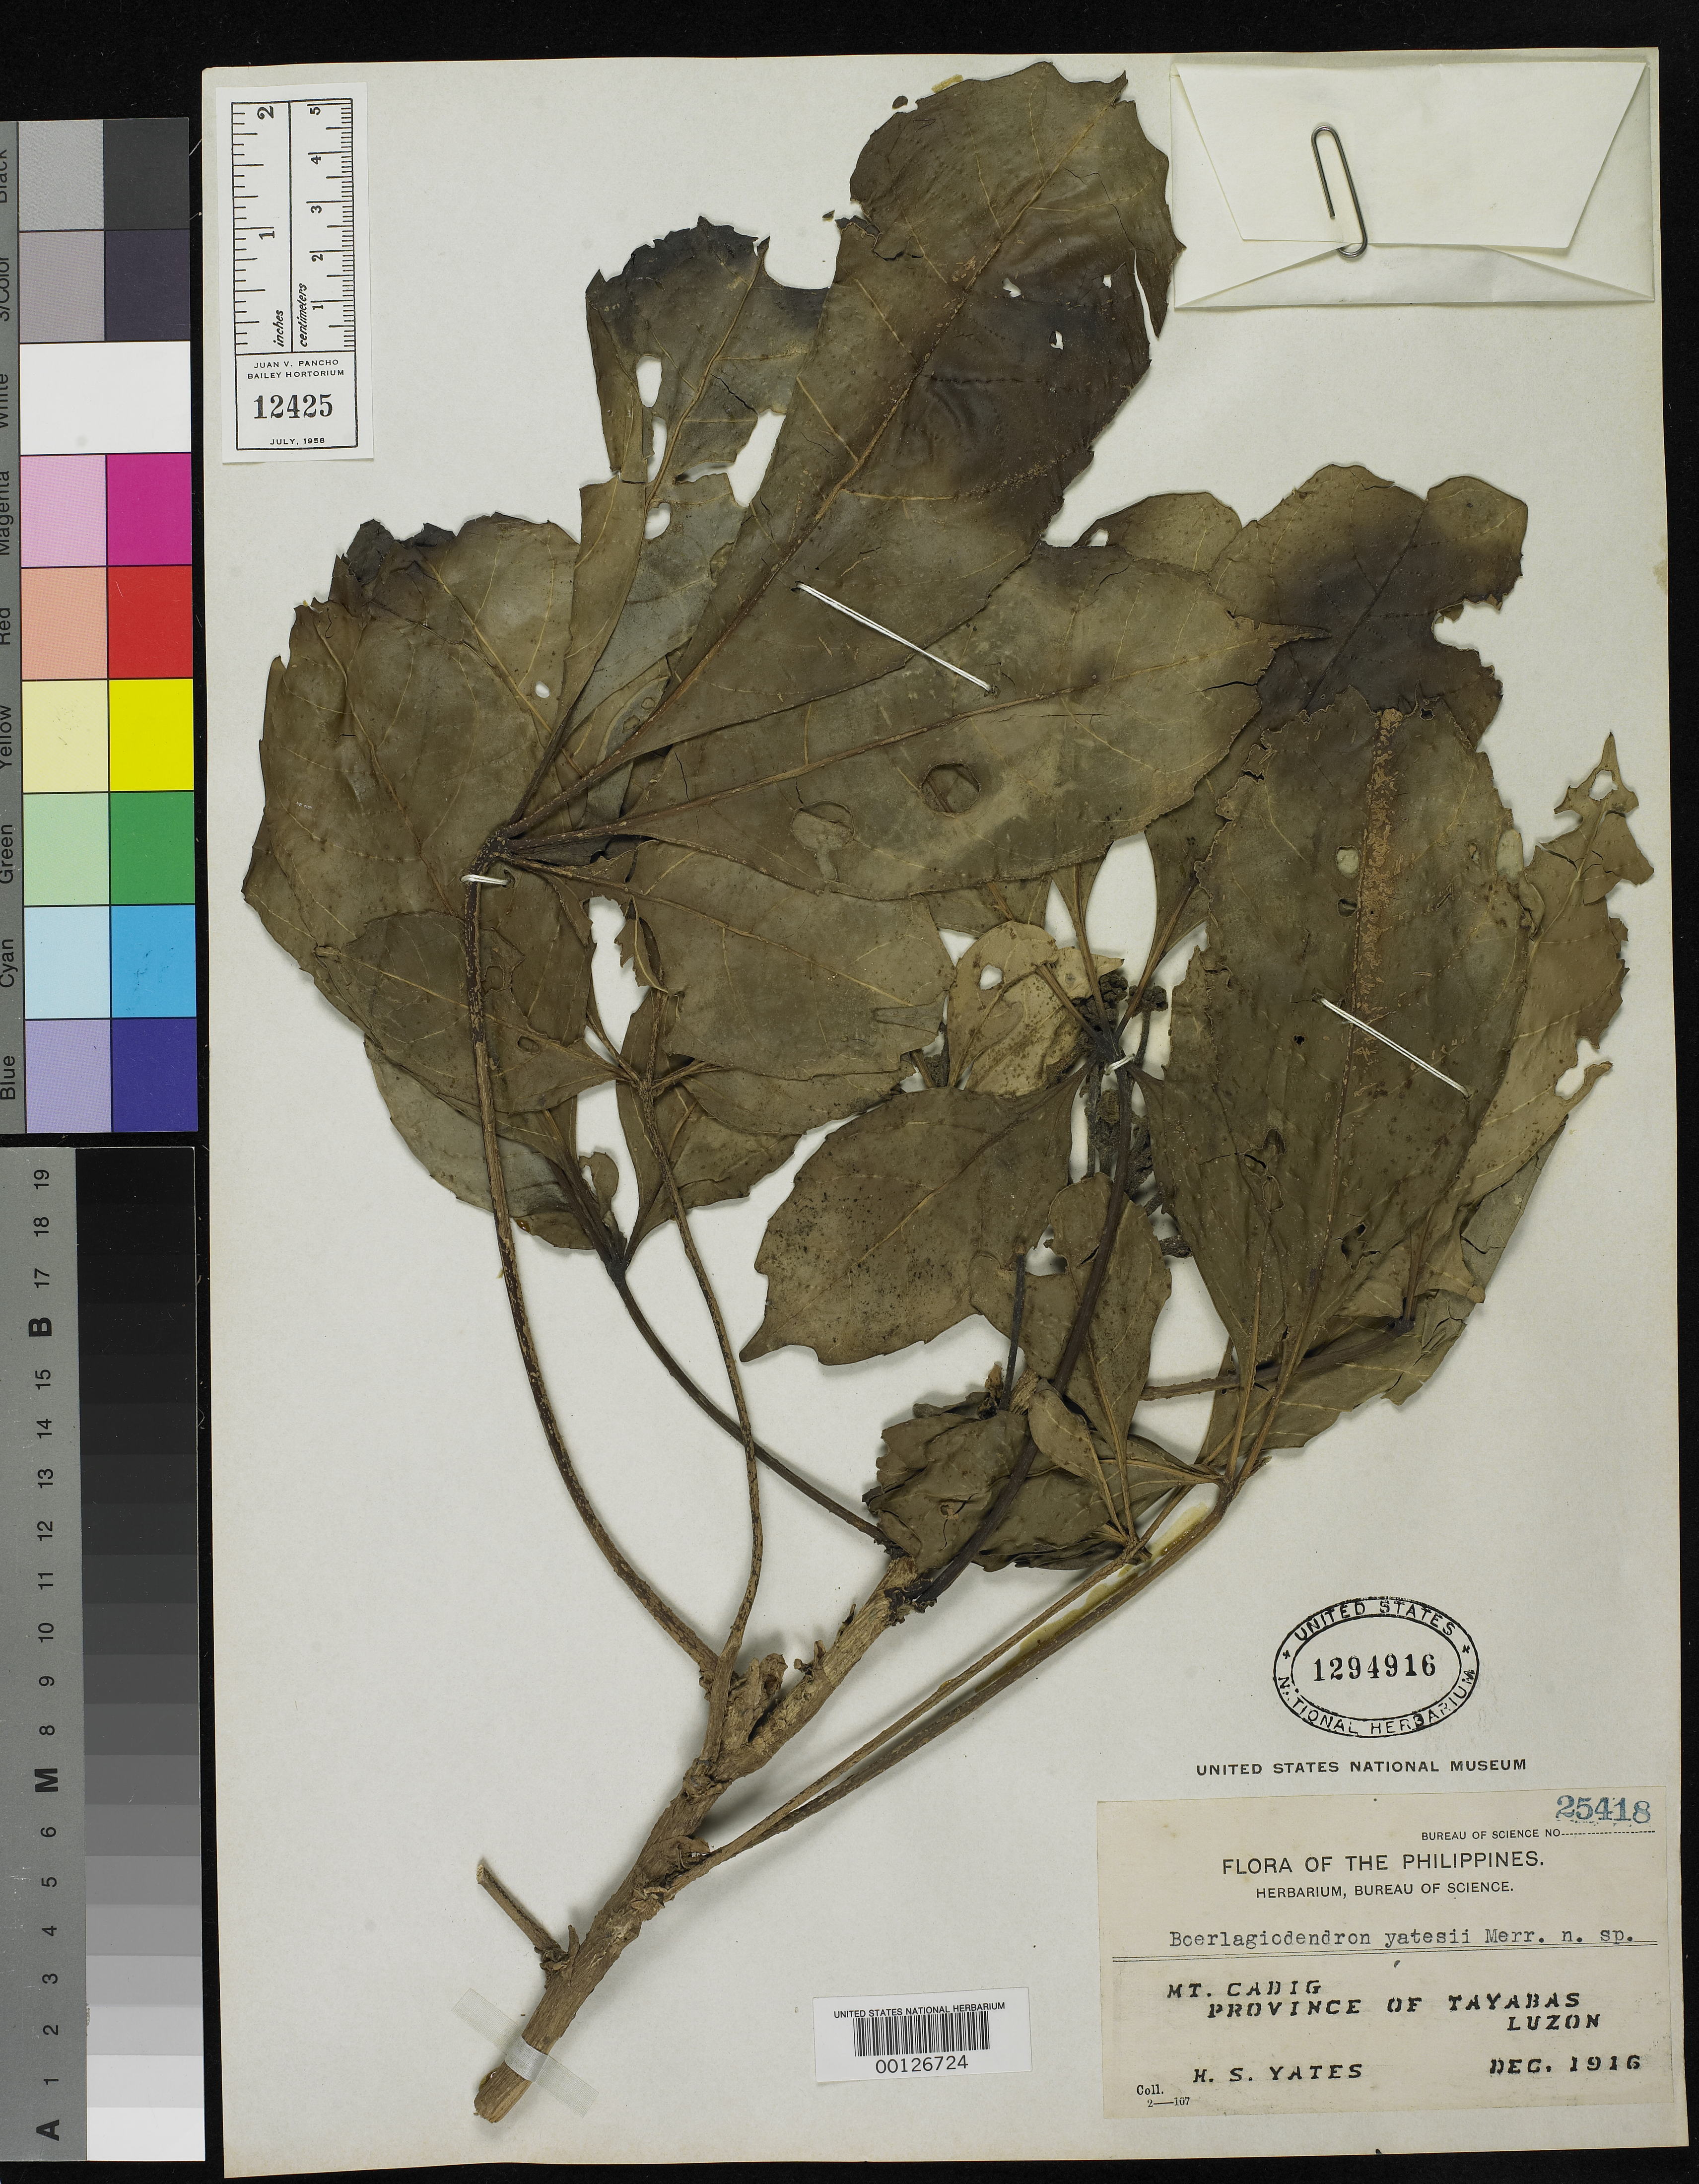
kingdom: Plantae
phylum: Tracheophyta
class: Magnoliopsida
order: Apiales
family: Araliaceae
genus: Boerlagiodendron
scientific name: Boerlagiodendron yatesii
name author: Merr.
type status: Isotype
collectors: H. S. Yates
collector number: Bur. Sci. 25418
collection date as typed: Dec 1916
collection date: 1916-12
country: Philippines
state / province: Calabarzon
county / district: Quezon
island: Luzon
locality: Mt. Cadig.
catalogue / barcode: US 1294916